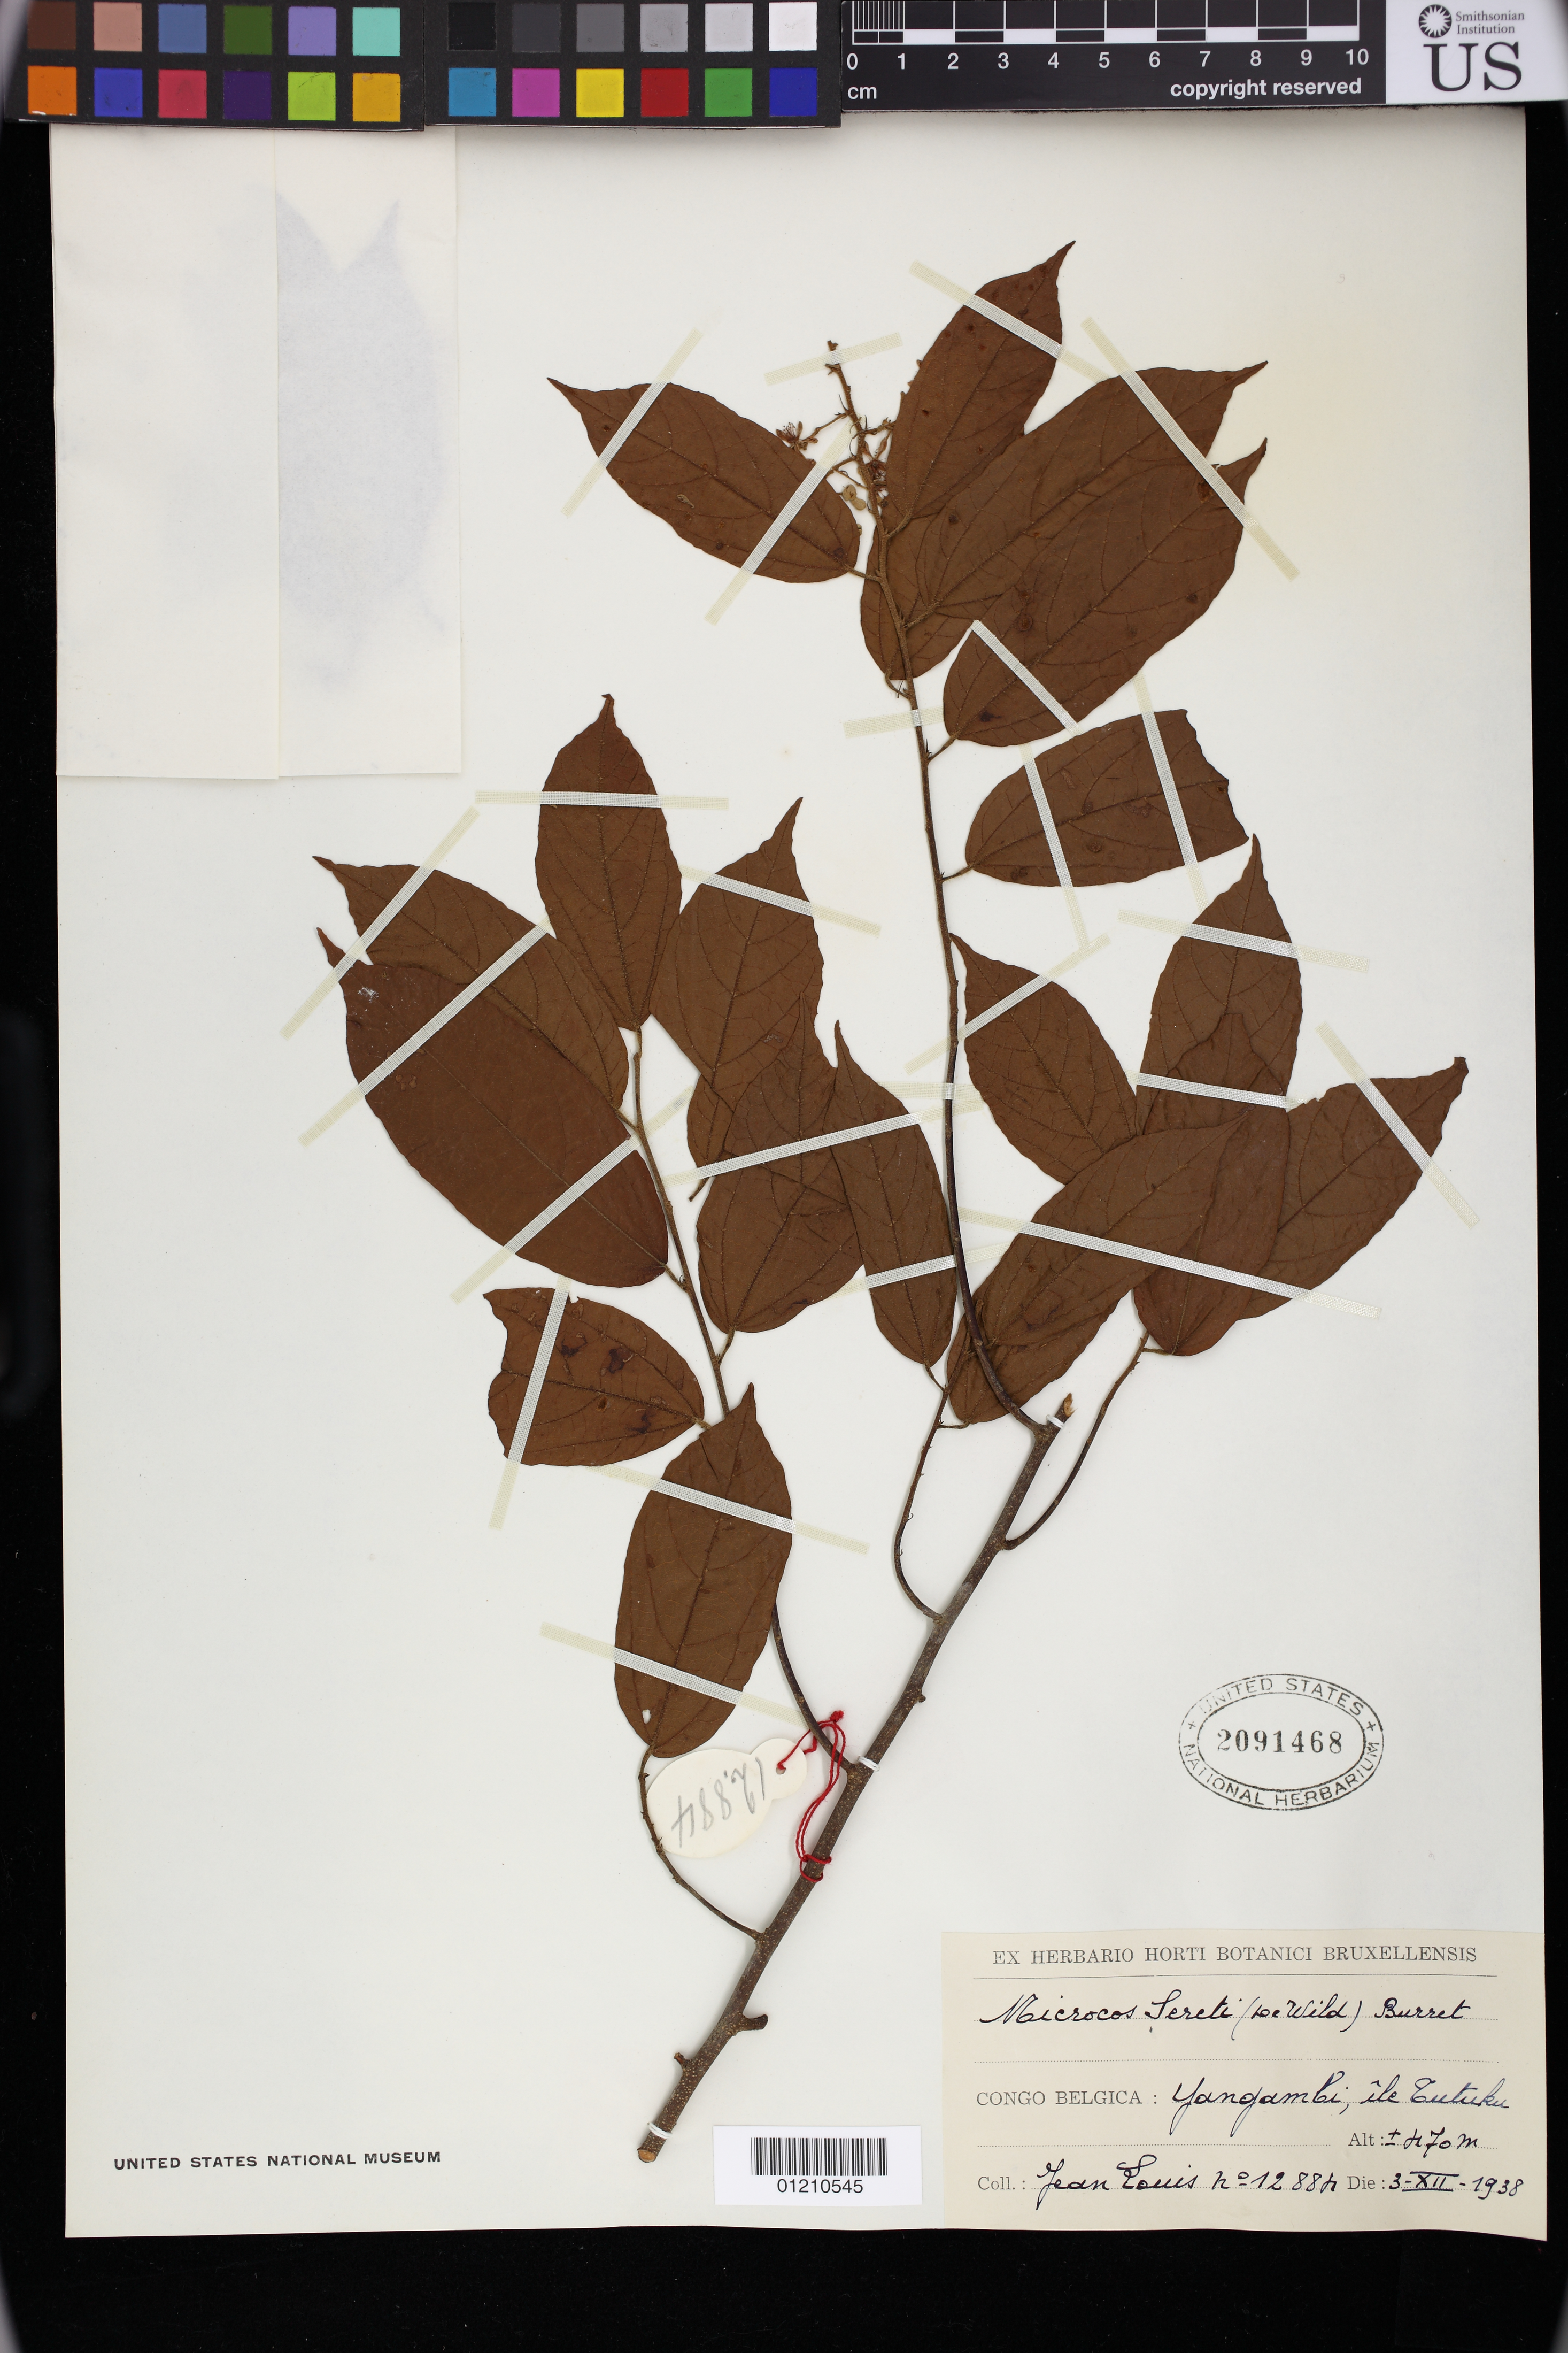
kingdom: Plantae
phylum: Tracheophyta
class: Magnoliopsida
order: Malvales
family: Malvaceae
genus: Microcos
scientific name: Microcos seretii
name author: Burret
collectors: J. Louis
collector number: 12884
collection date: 1938-12-03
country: Congo, Democratic Republic of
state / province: Tshopo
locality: Yangambi, ile Eutuku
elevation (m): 470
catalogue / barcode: US 2091468